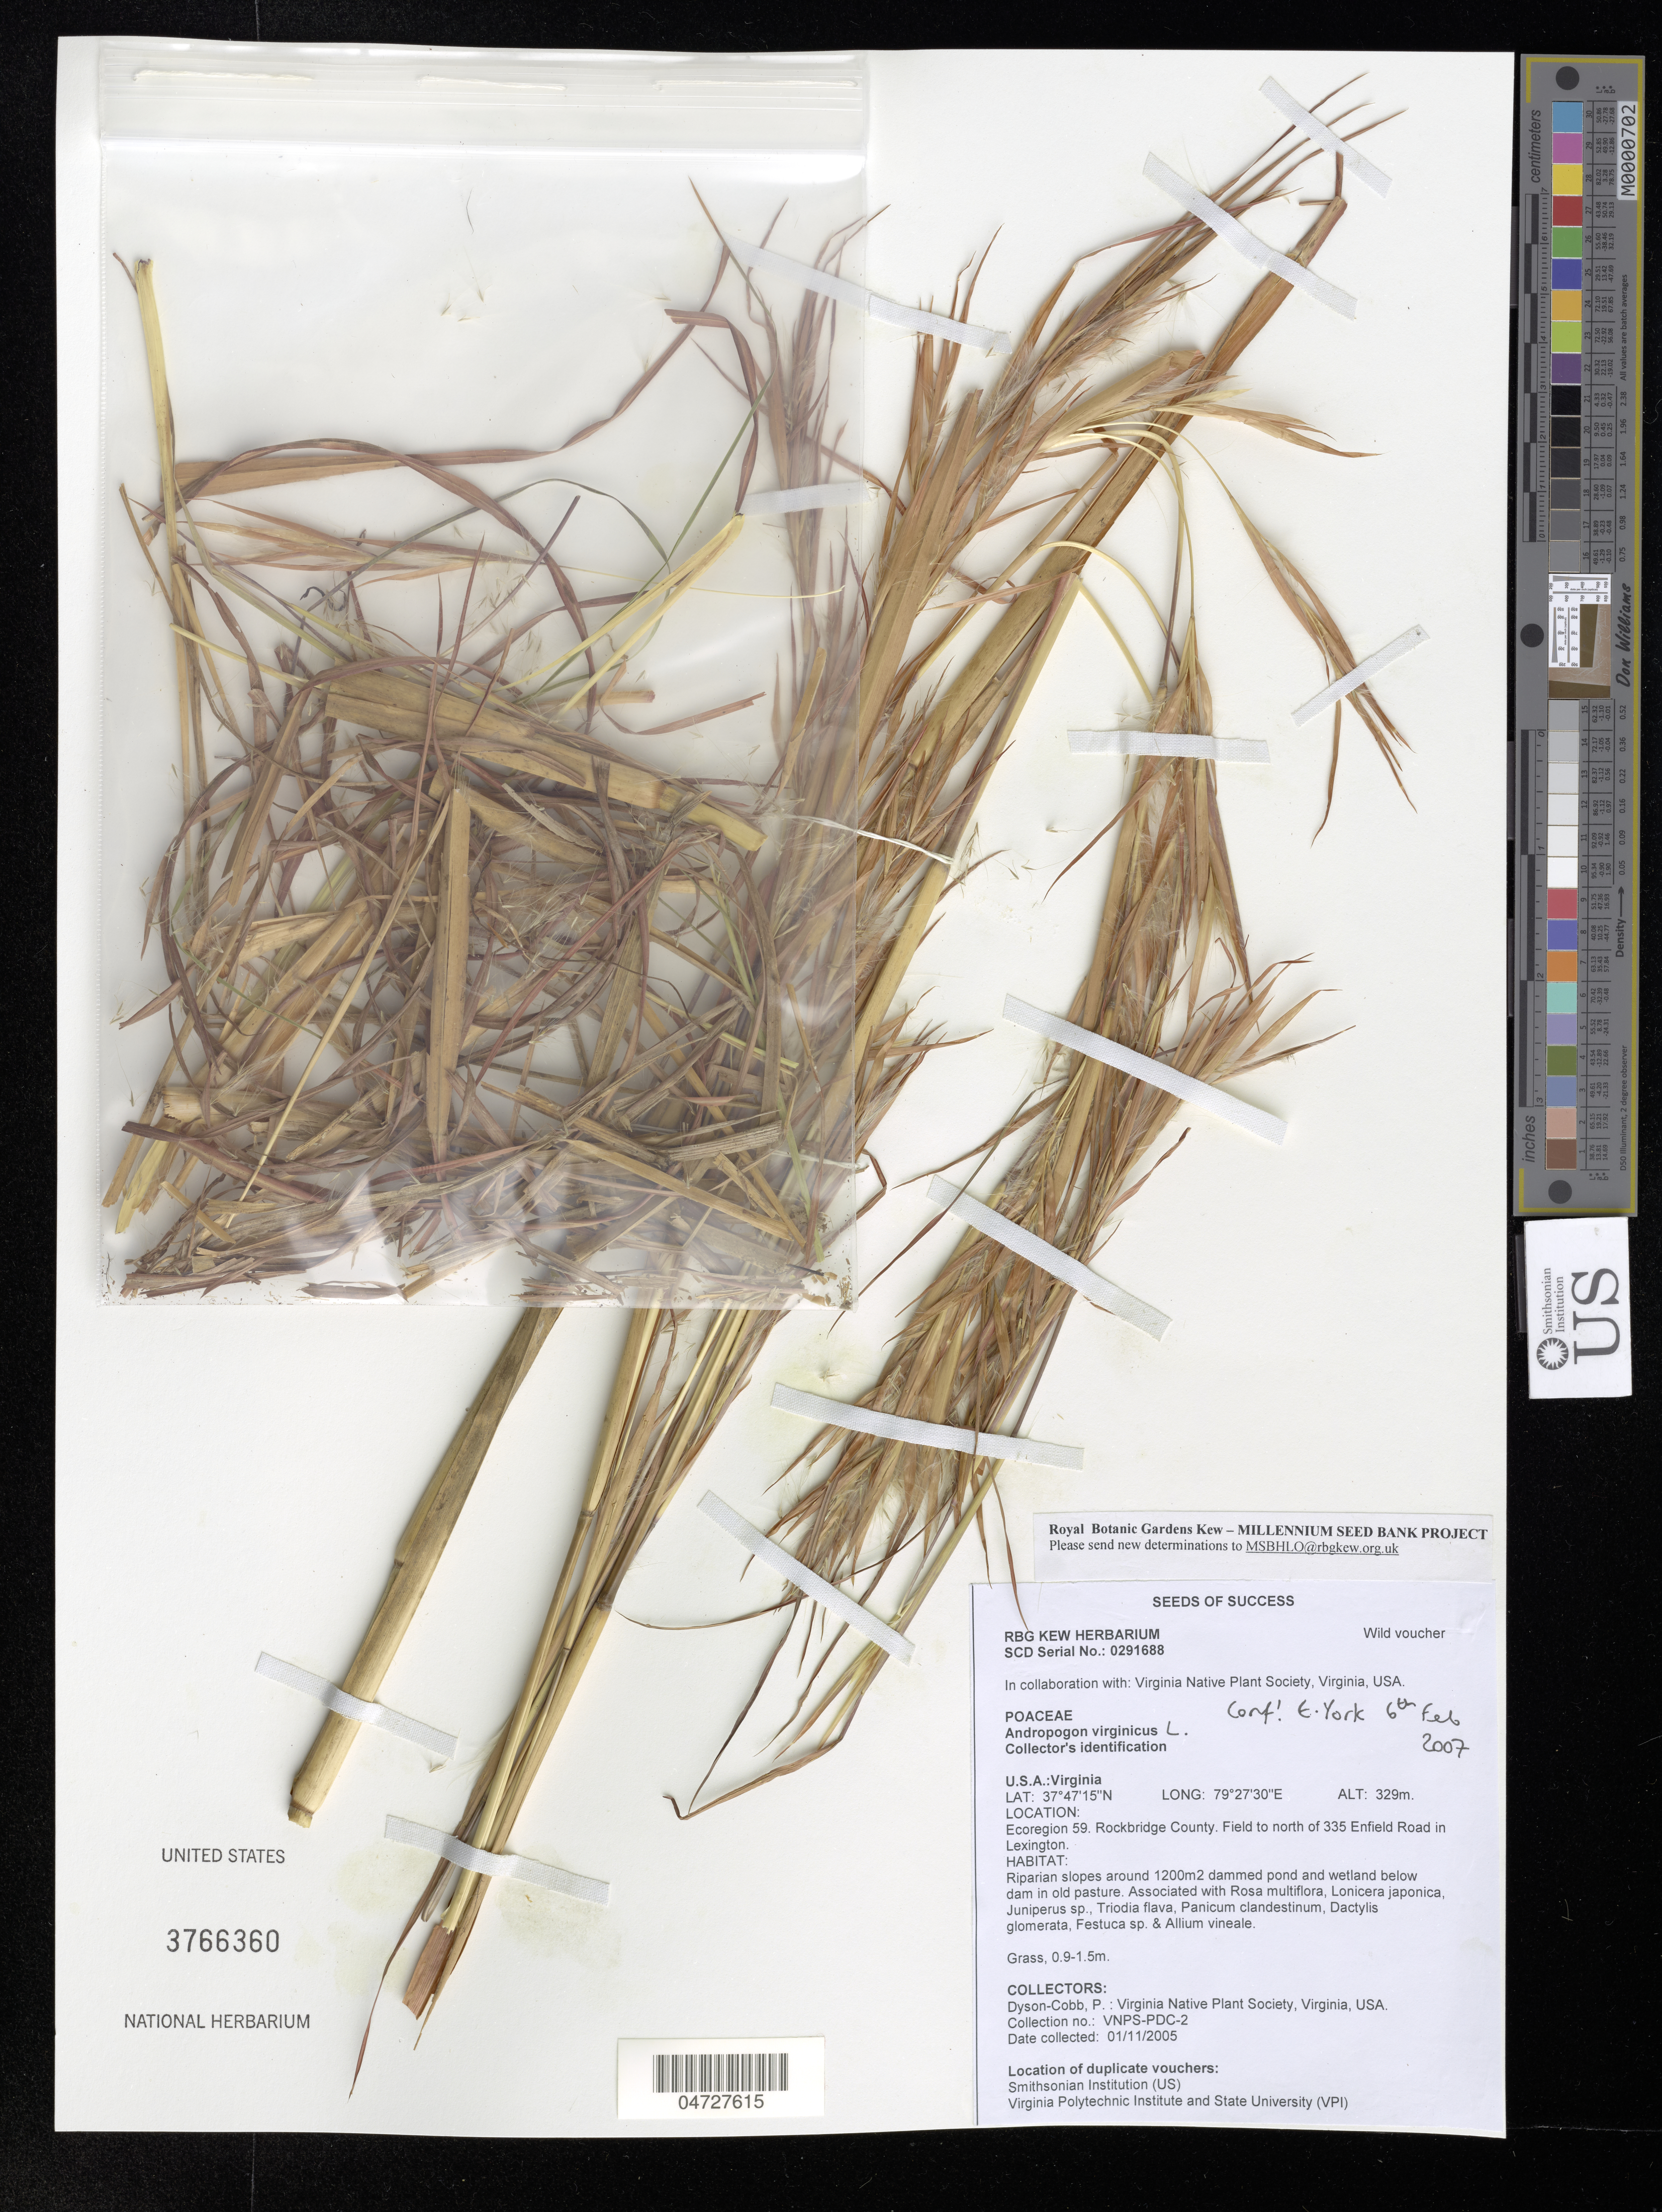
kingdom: Plantae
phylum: Tracheophyta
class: Liliopsida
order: Poales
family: Poaceae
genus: Andropogon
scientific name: Andropogon virginicus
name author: L.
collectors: P. Dyson-Cobb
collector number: VNPS-PDC-2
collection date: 2005-11-01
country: United States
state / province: Virginia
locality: Ecoregion 59. Rockbrige County. Field to north of 335 Enfield Road in Lexington.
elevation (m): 329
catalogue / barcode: US 3766360